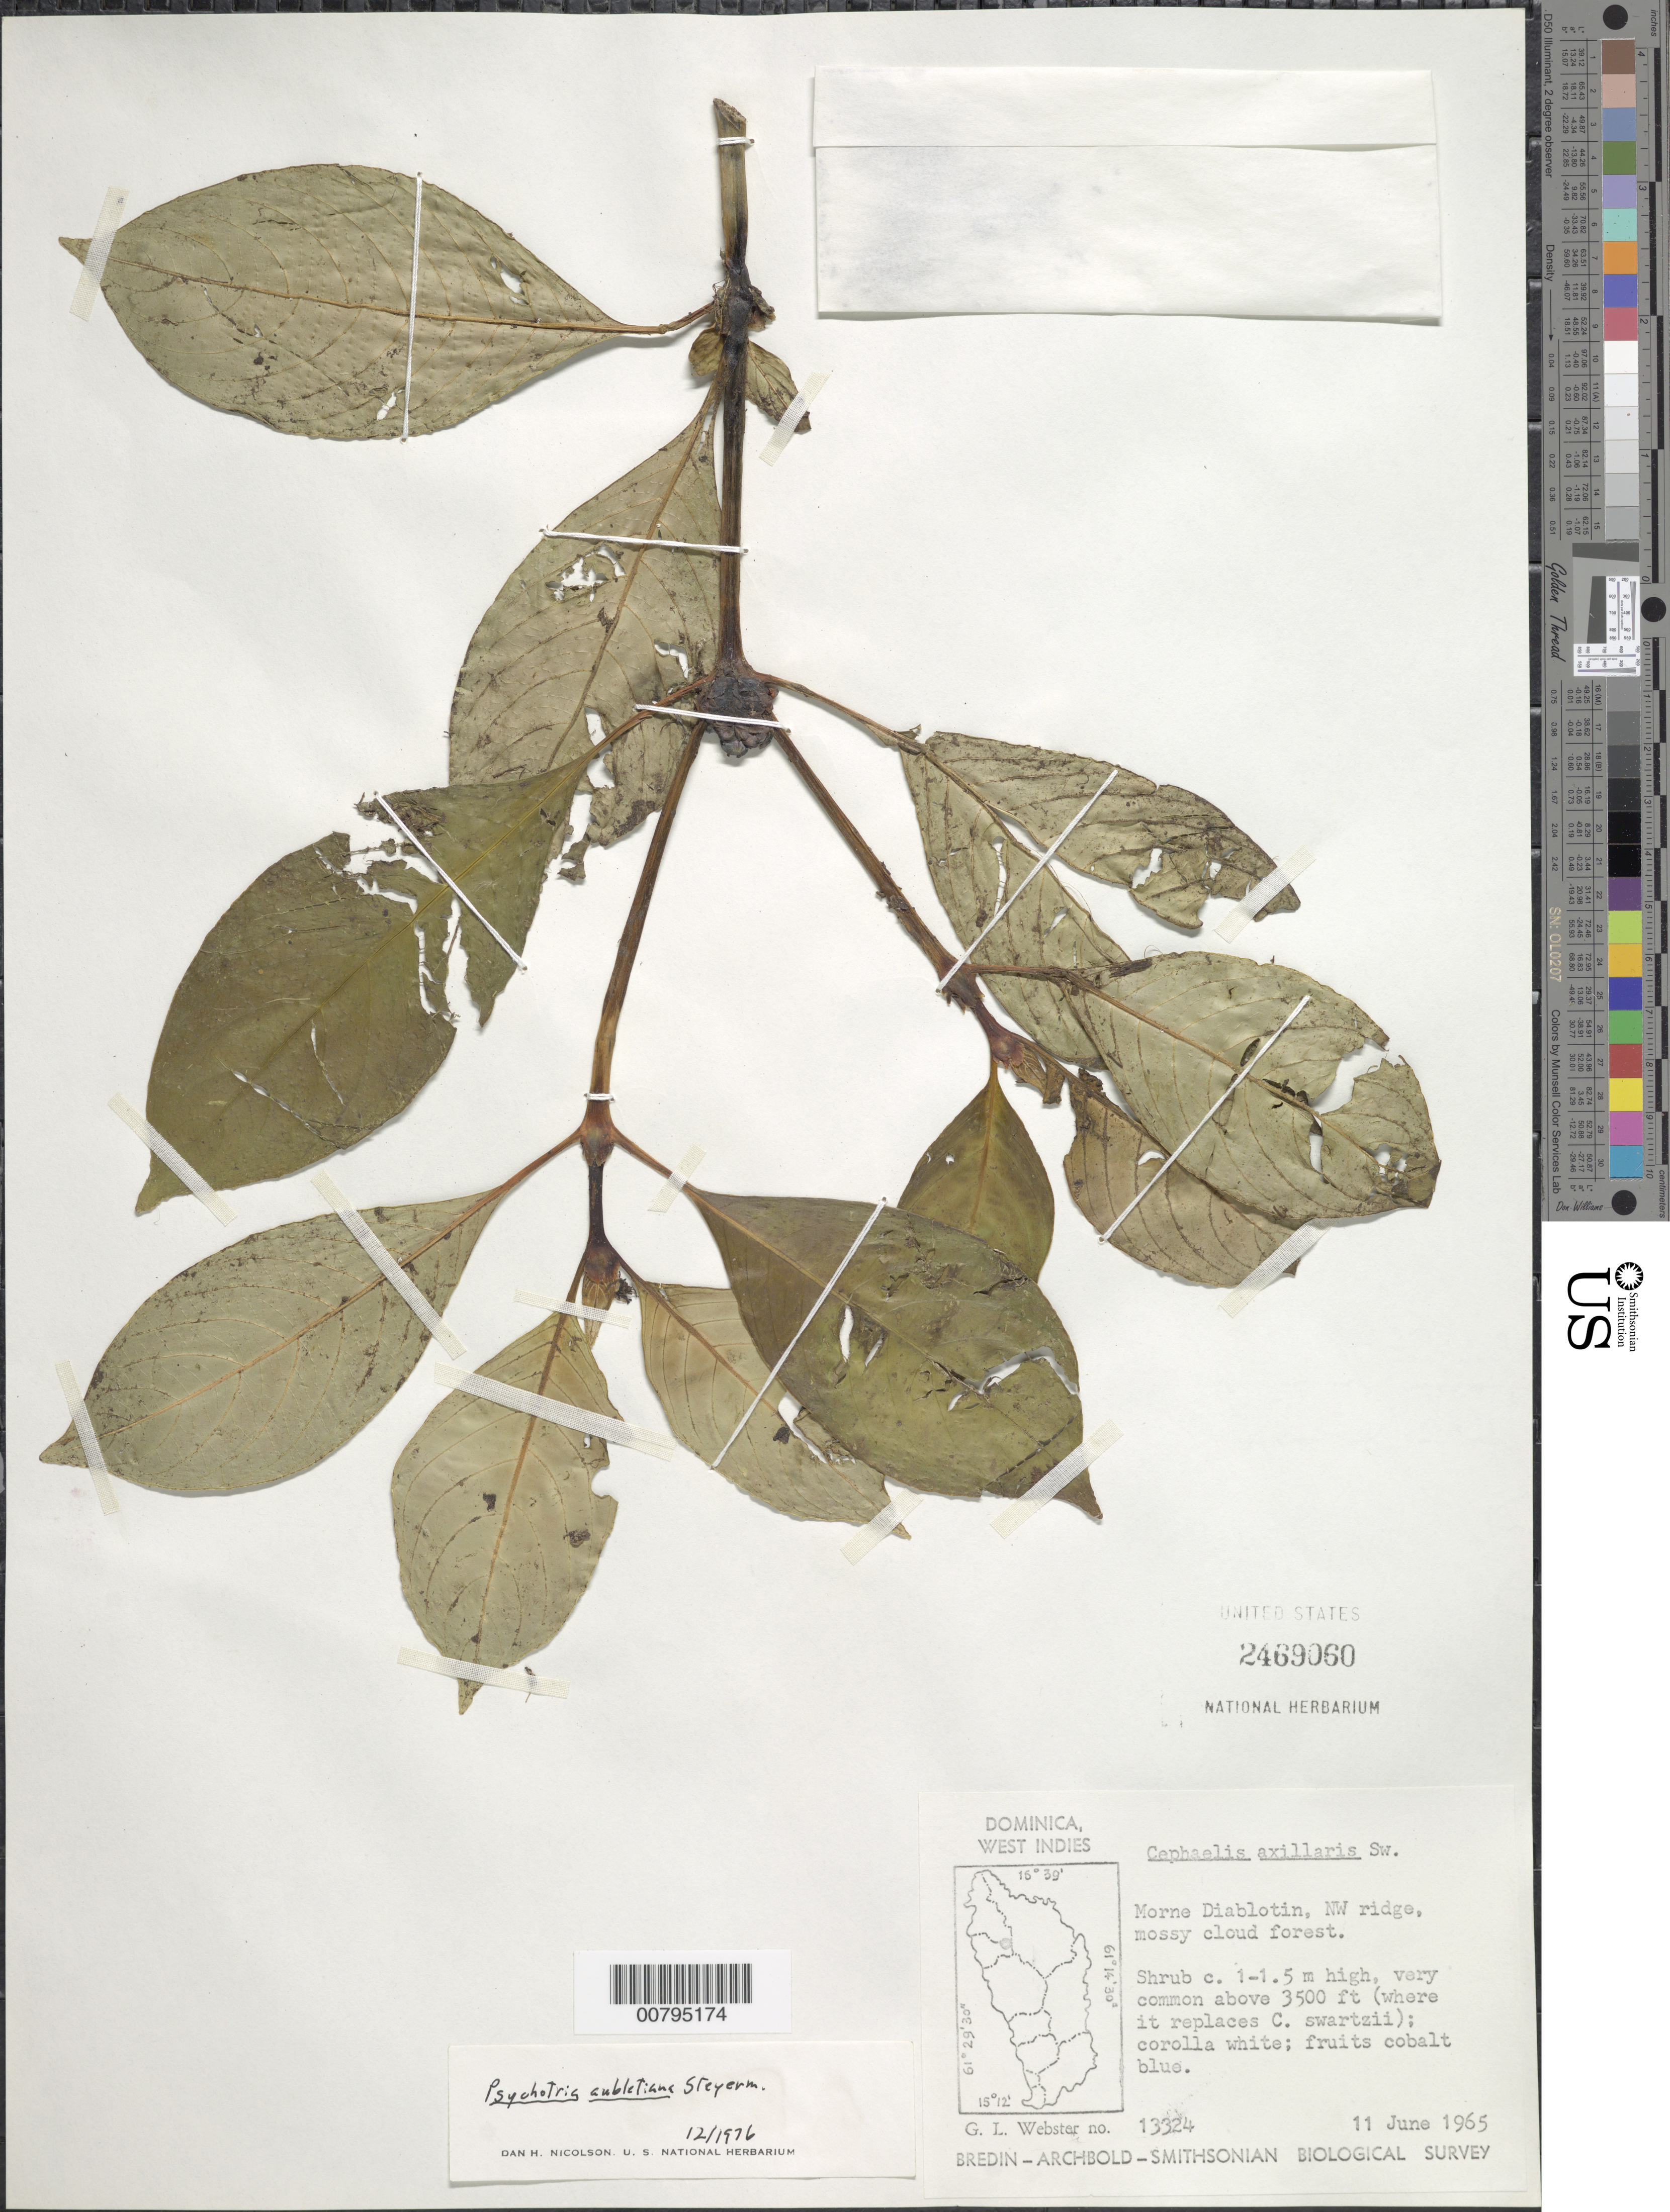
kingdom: Plantae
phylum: Tracheophyta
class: Magnoliopsida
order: Gentianales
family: Rubiaceae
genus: Psychotria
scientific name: Psychotria aubletiana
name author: Steyerm.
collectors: G. L. Webster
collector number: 13324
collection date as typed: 11 Jun 1965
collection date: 1965-06-11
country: Dominica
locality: Morne Diablotin, NW ridge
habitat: Cloud forest on ridge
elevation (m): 1067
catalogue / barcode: US 2469060